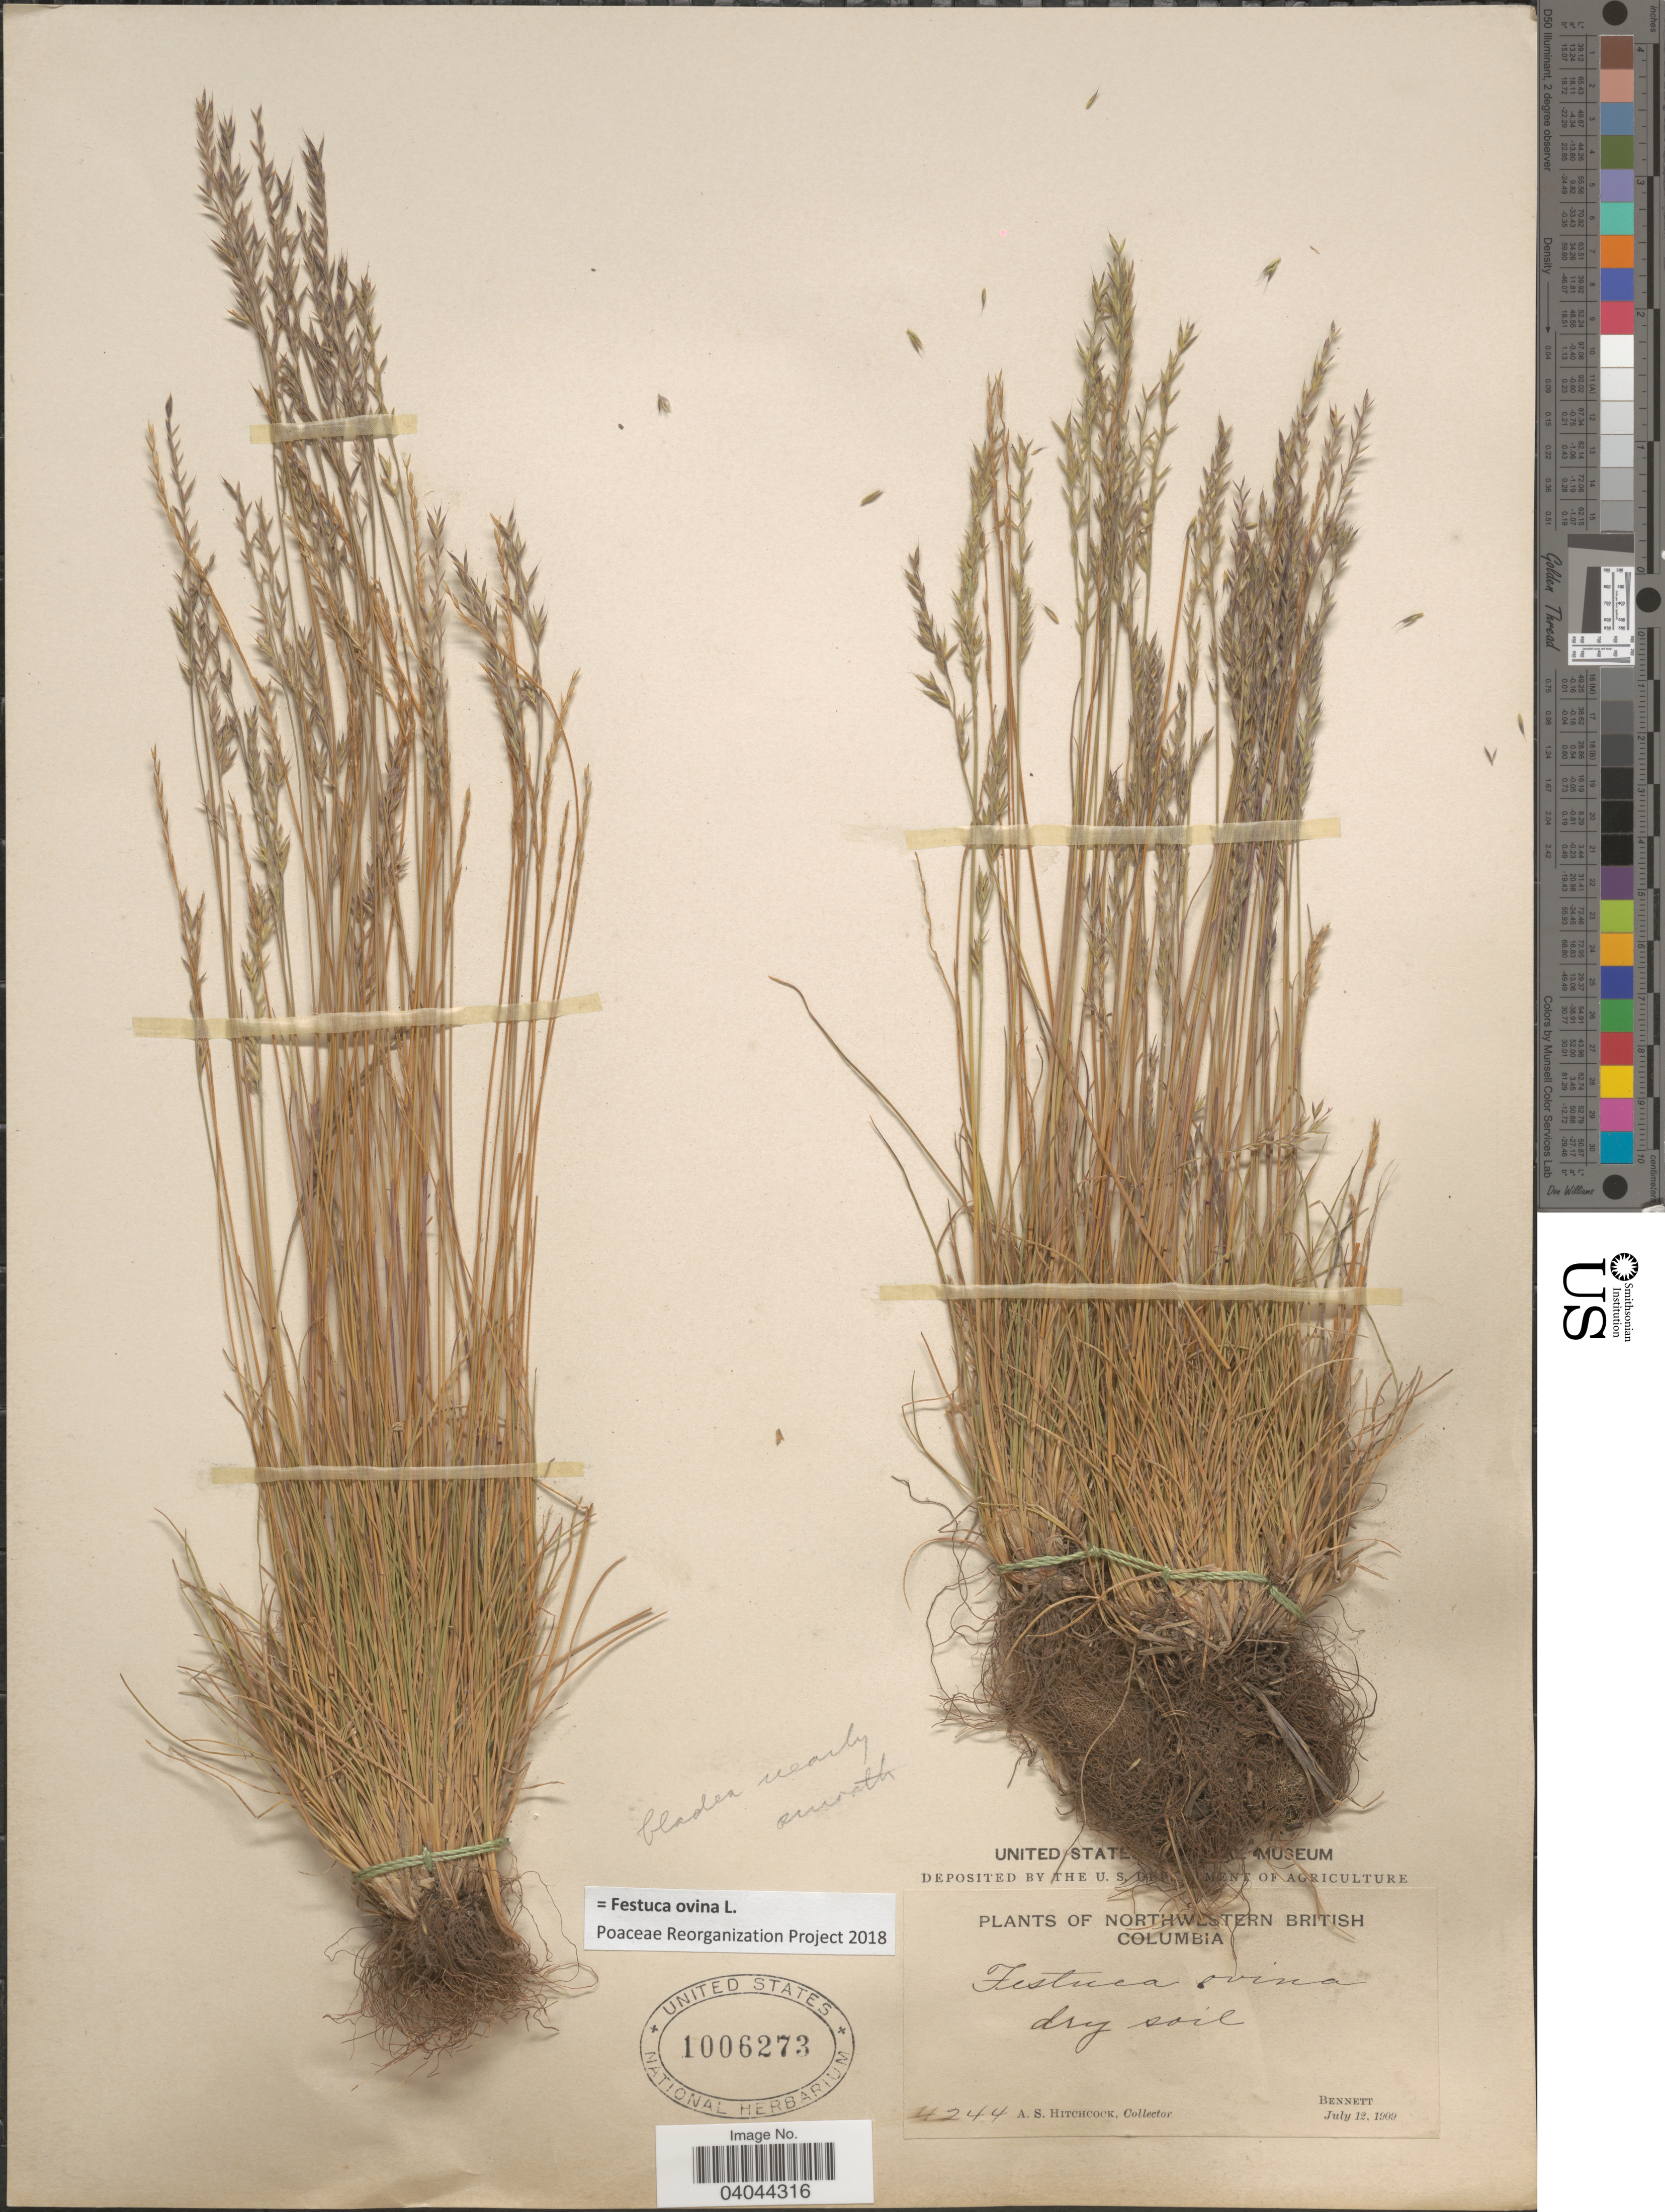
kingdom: Plantae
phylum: Tracheophyta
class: Liliopsida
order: Poales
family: Poaceae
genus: Festuca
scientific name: Festuca ovina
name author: L.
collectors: A. S. Hitchcock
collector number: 4244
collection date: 1909-07-12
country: Canada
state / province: British Columbia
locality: Northwestern British Columbia. Bennett.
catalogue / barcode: US 1006273